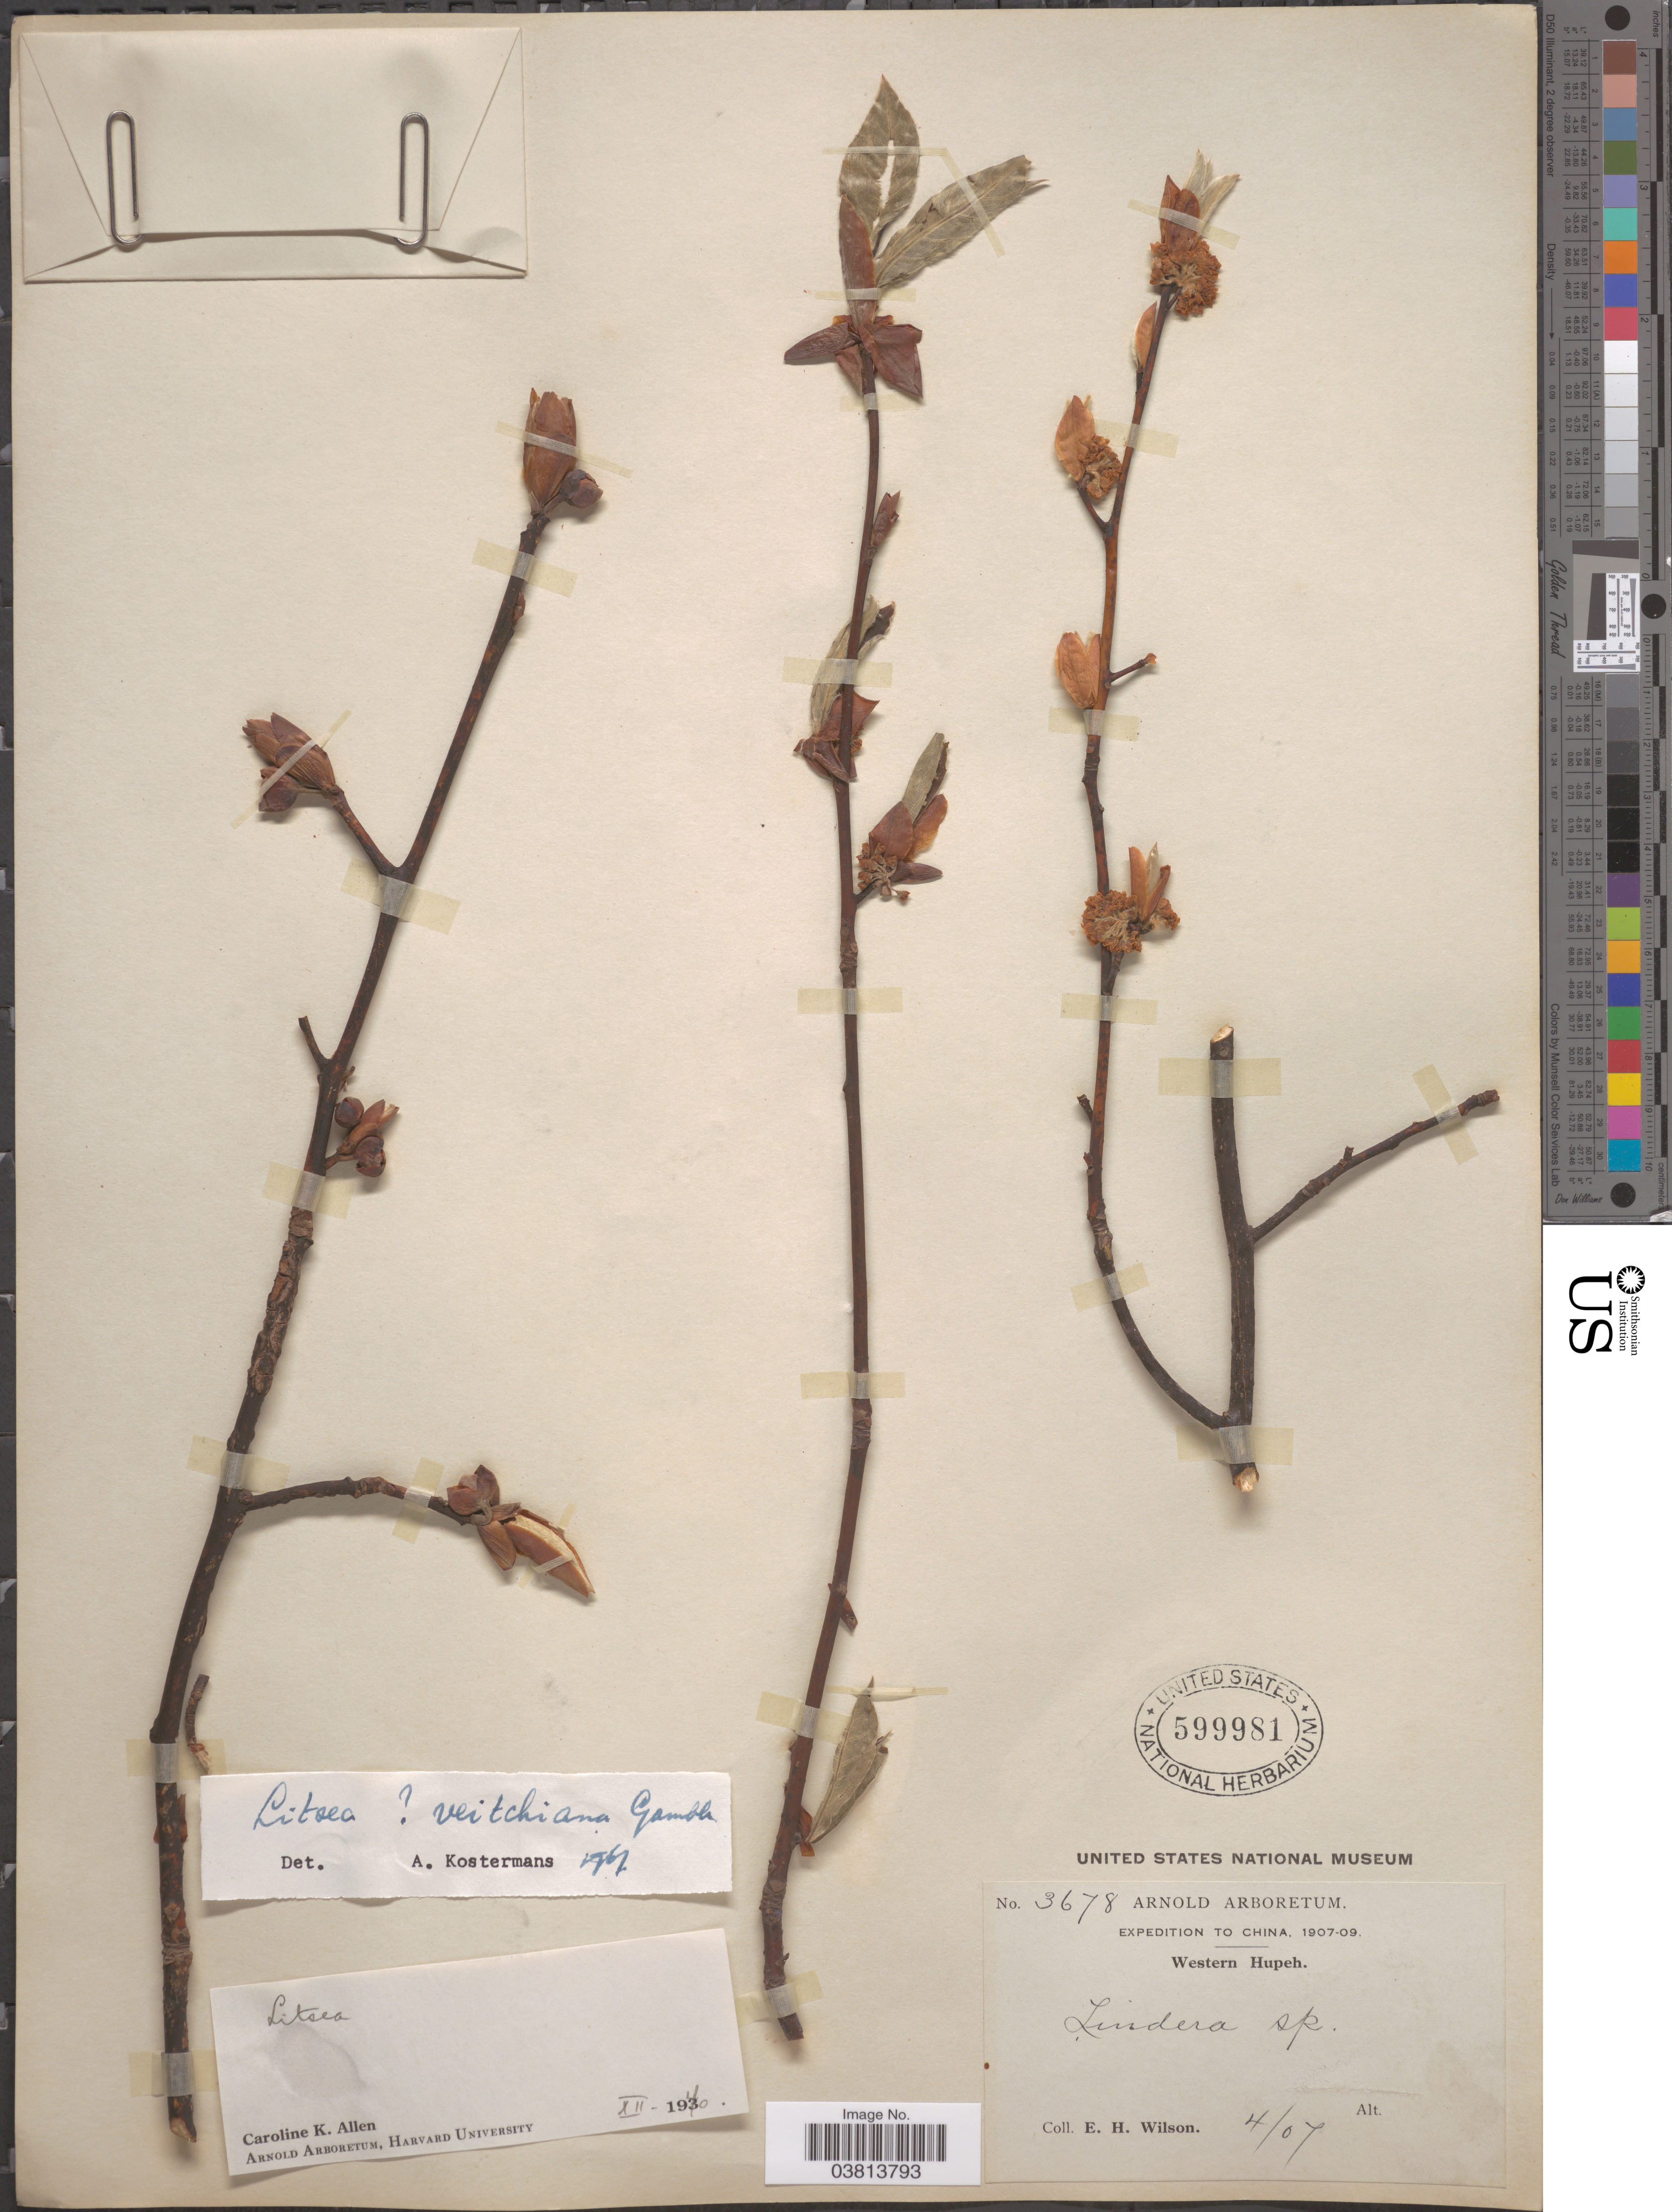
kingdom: Plantae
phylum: Tracheophyta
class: Magnoliopsida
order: Laurales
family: Lauraceae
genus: Litsea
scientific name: Litsea veitchiana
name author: Gamble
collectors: E. Wilson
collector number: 3678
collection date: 1907-04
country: China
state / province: Hubei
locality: Western Hupeh.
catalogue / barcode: US 599981